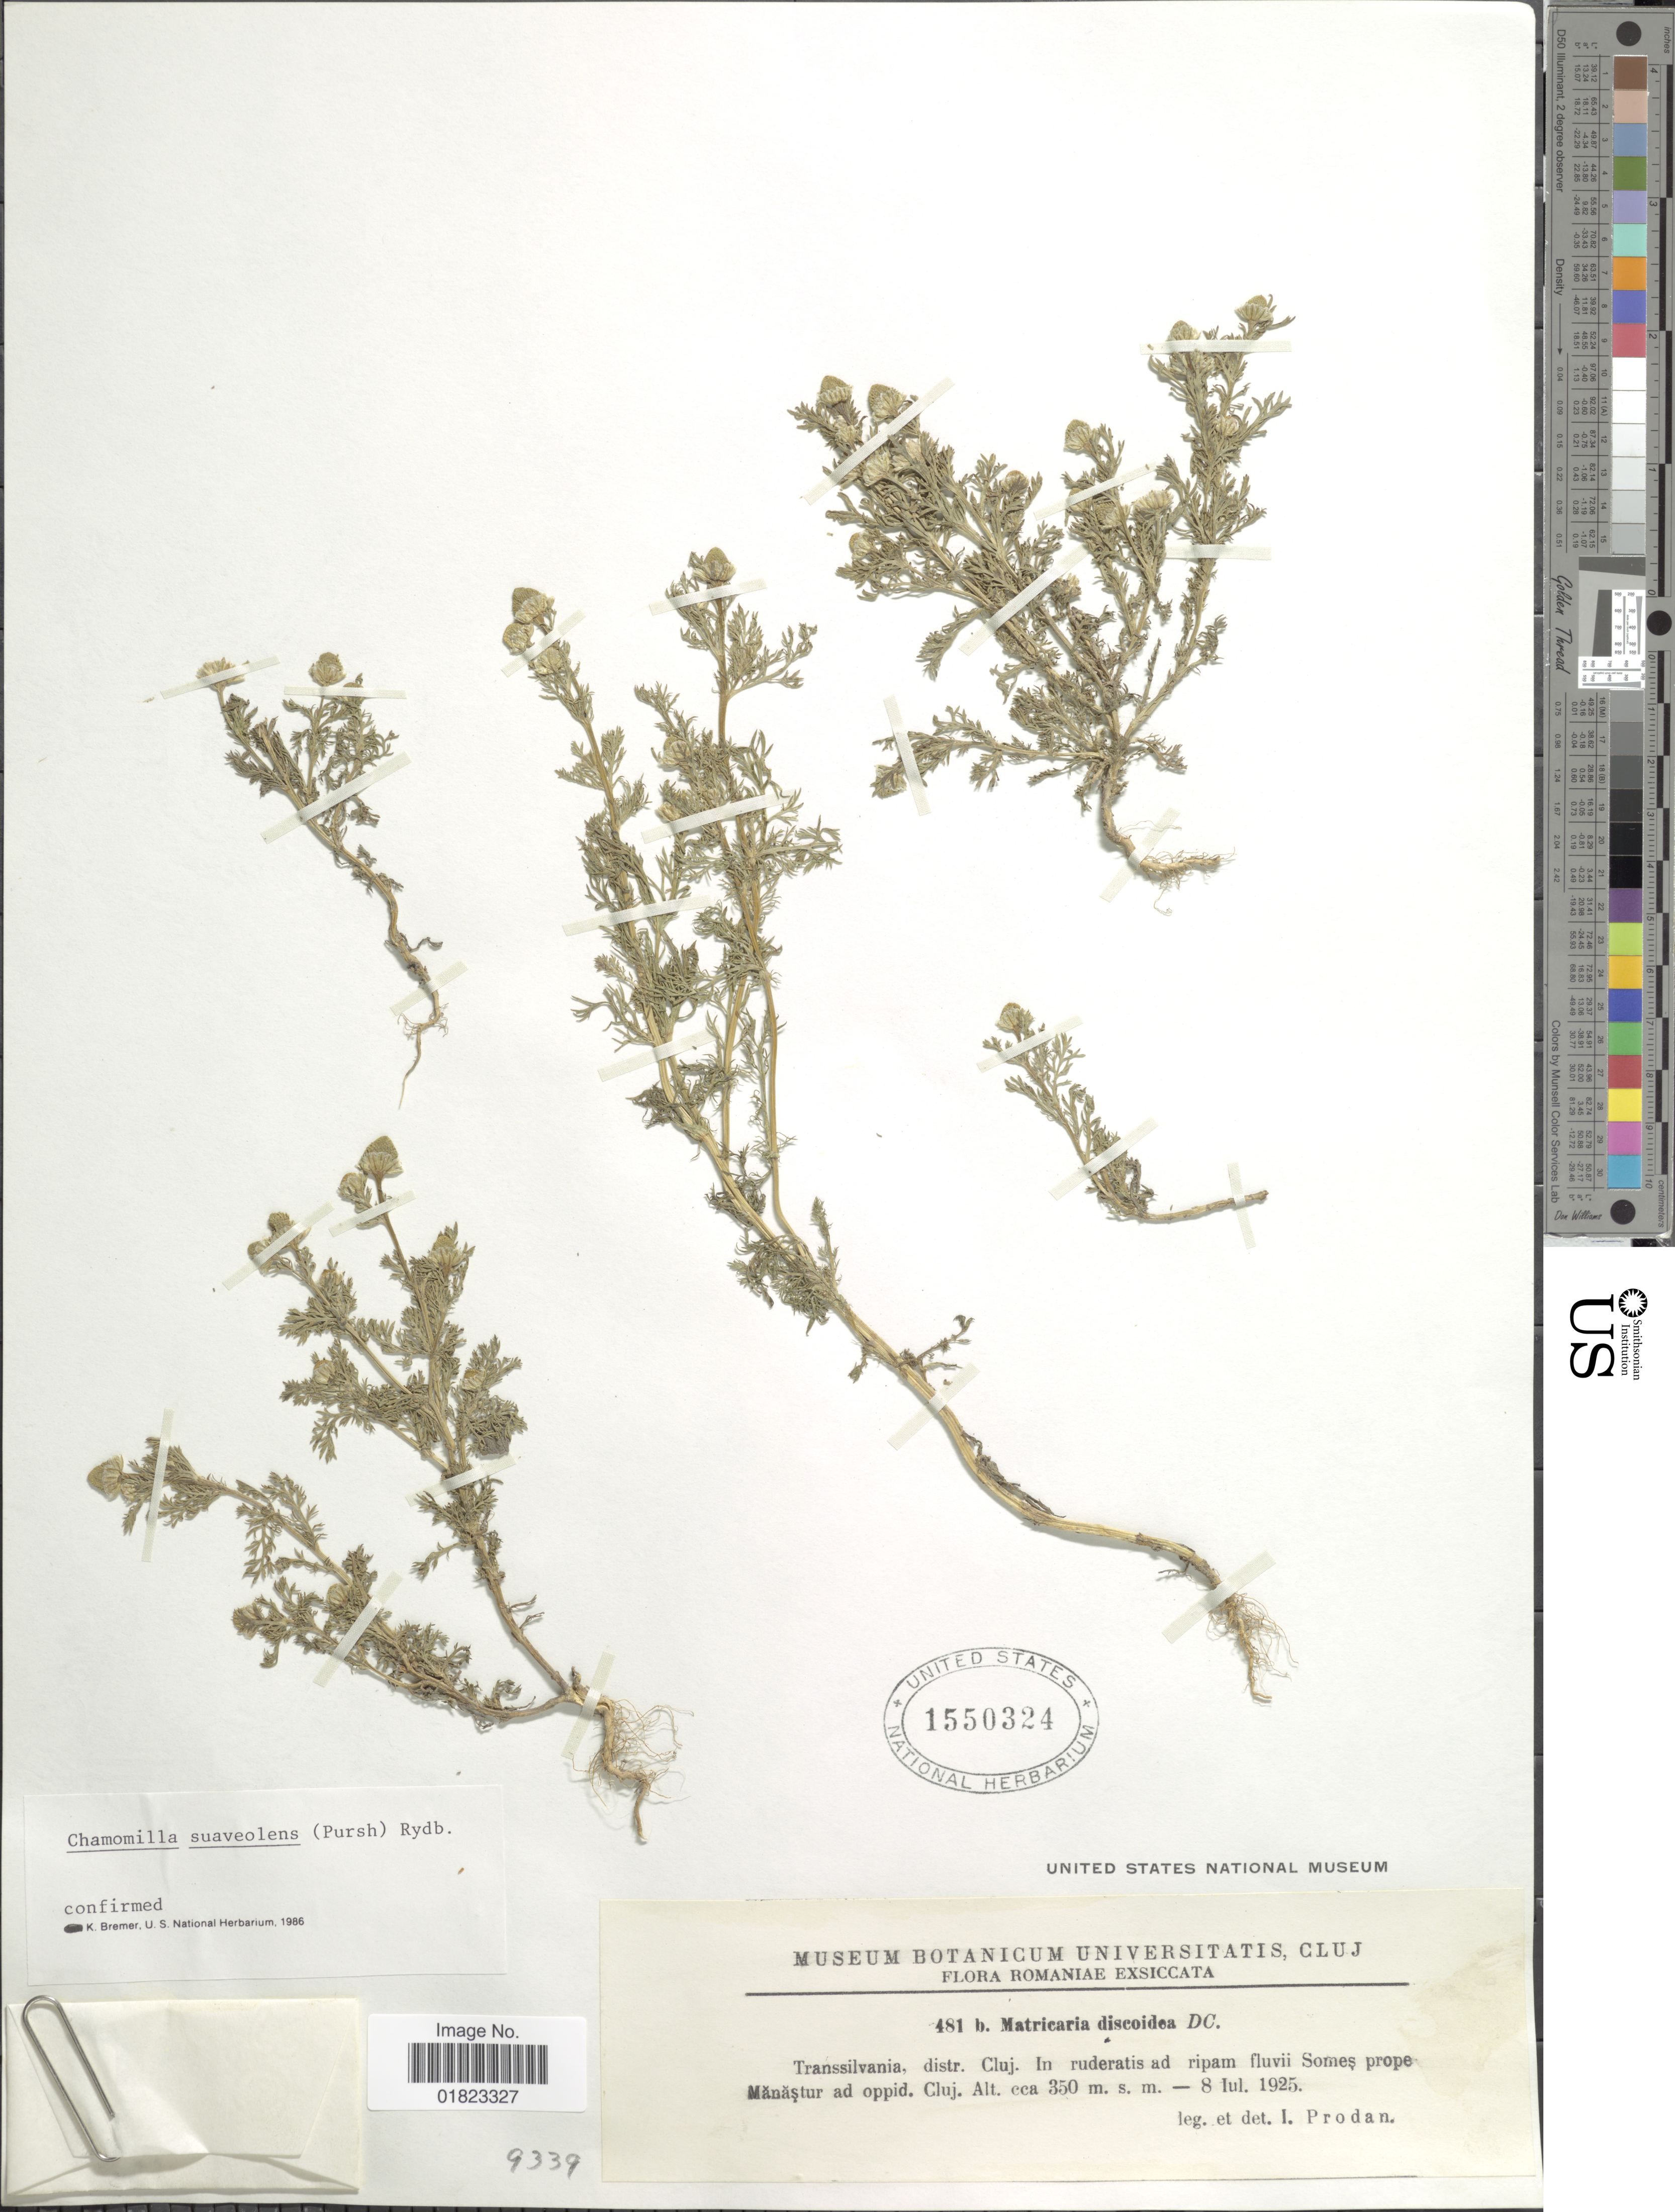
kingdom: Plantae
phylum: Tracheophyta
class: Magnoliopsida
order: Asterales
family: Asteraceae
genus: Matricaria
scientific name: Matricaria matricarioides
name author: (Less.) Porter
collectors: J. Prodan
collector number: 481b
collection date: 1925-07-08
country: Romania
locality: Transsilvania, distr. Cluj. In ruderatis ad ripam fluvii Somes prope Manastur ad oppid.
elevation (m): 350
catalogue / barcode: US 1550324